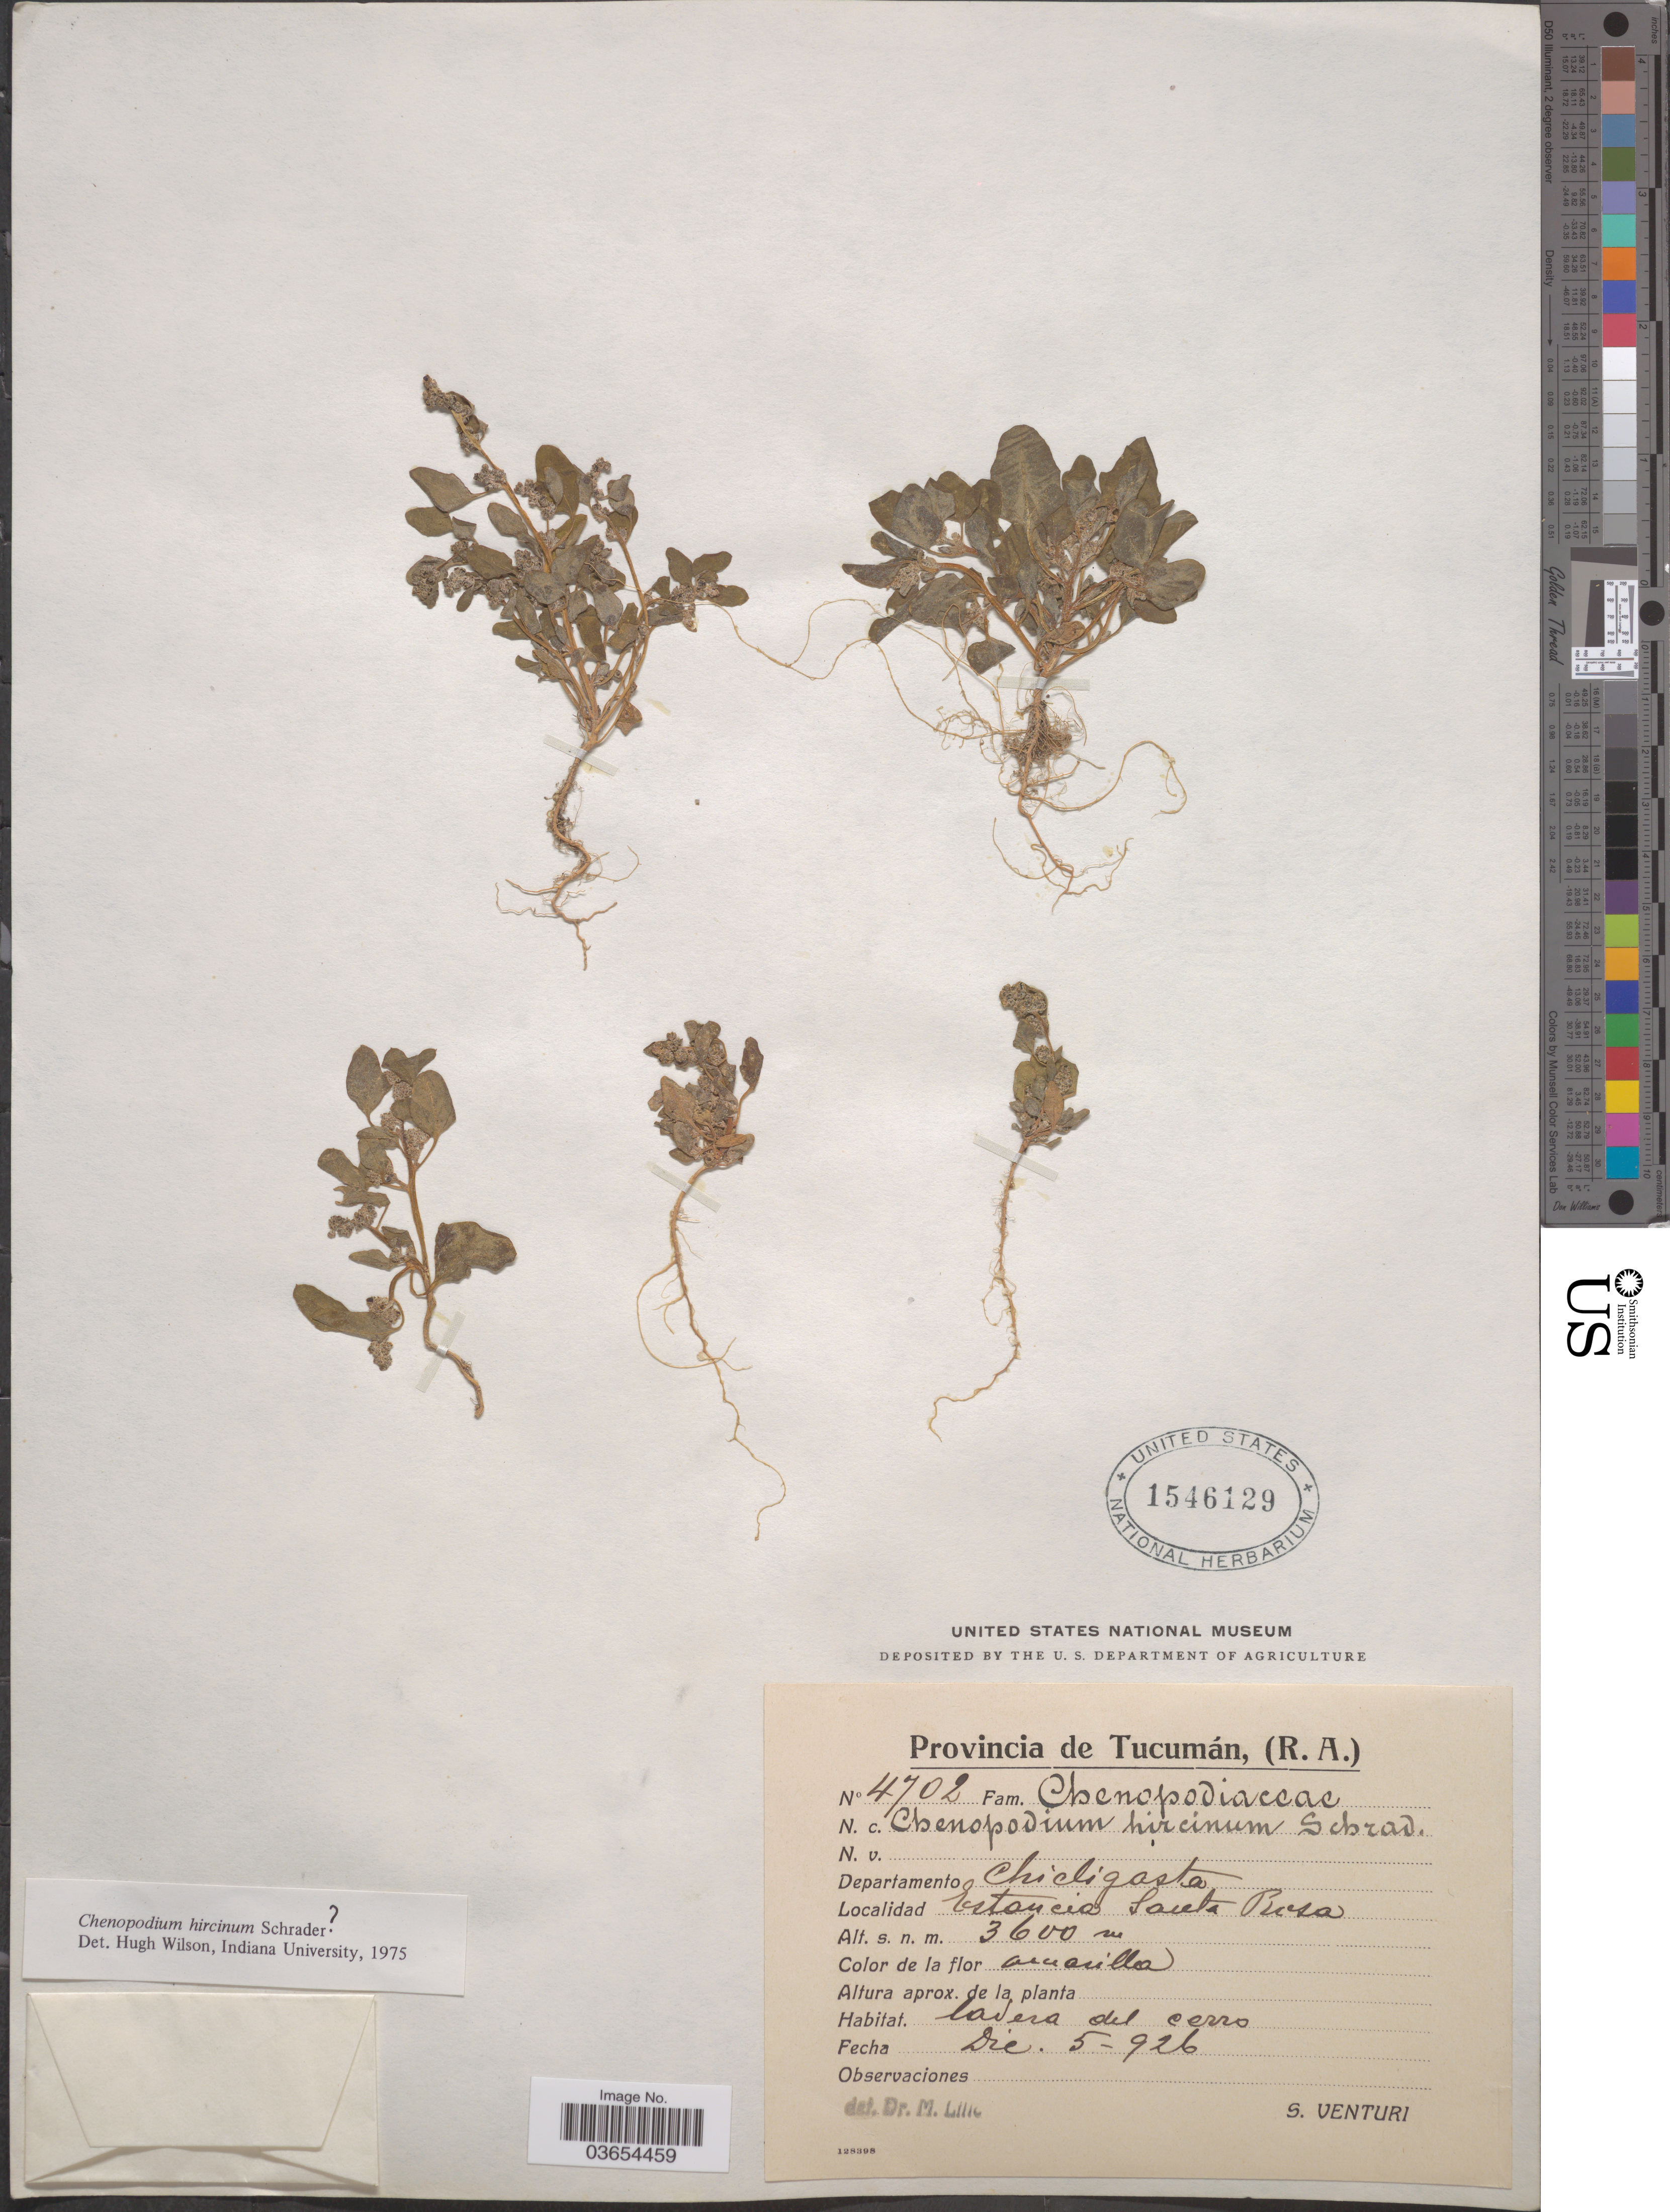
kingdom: Plantae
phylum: Tracheophyta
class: Magnoliopsida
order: Caryophyllales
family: Amaranthaceae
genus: Chenopodium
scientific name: Chenopodium hircinum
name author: Schrad.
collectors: S. Venturi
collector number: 4702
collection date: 1926-12-05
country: Argentina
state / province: Tucuman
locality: Departamento Chicligasta. Estancia Santa Rosa.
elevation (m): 3600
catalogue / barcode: US 1546129